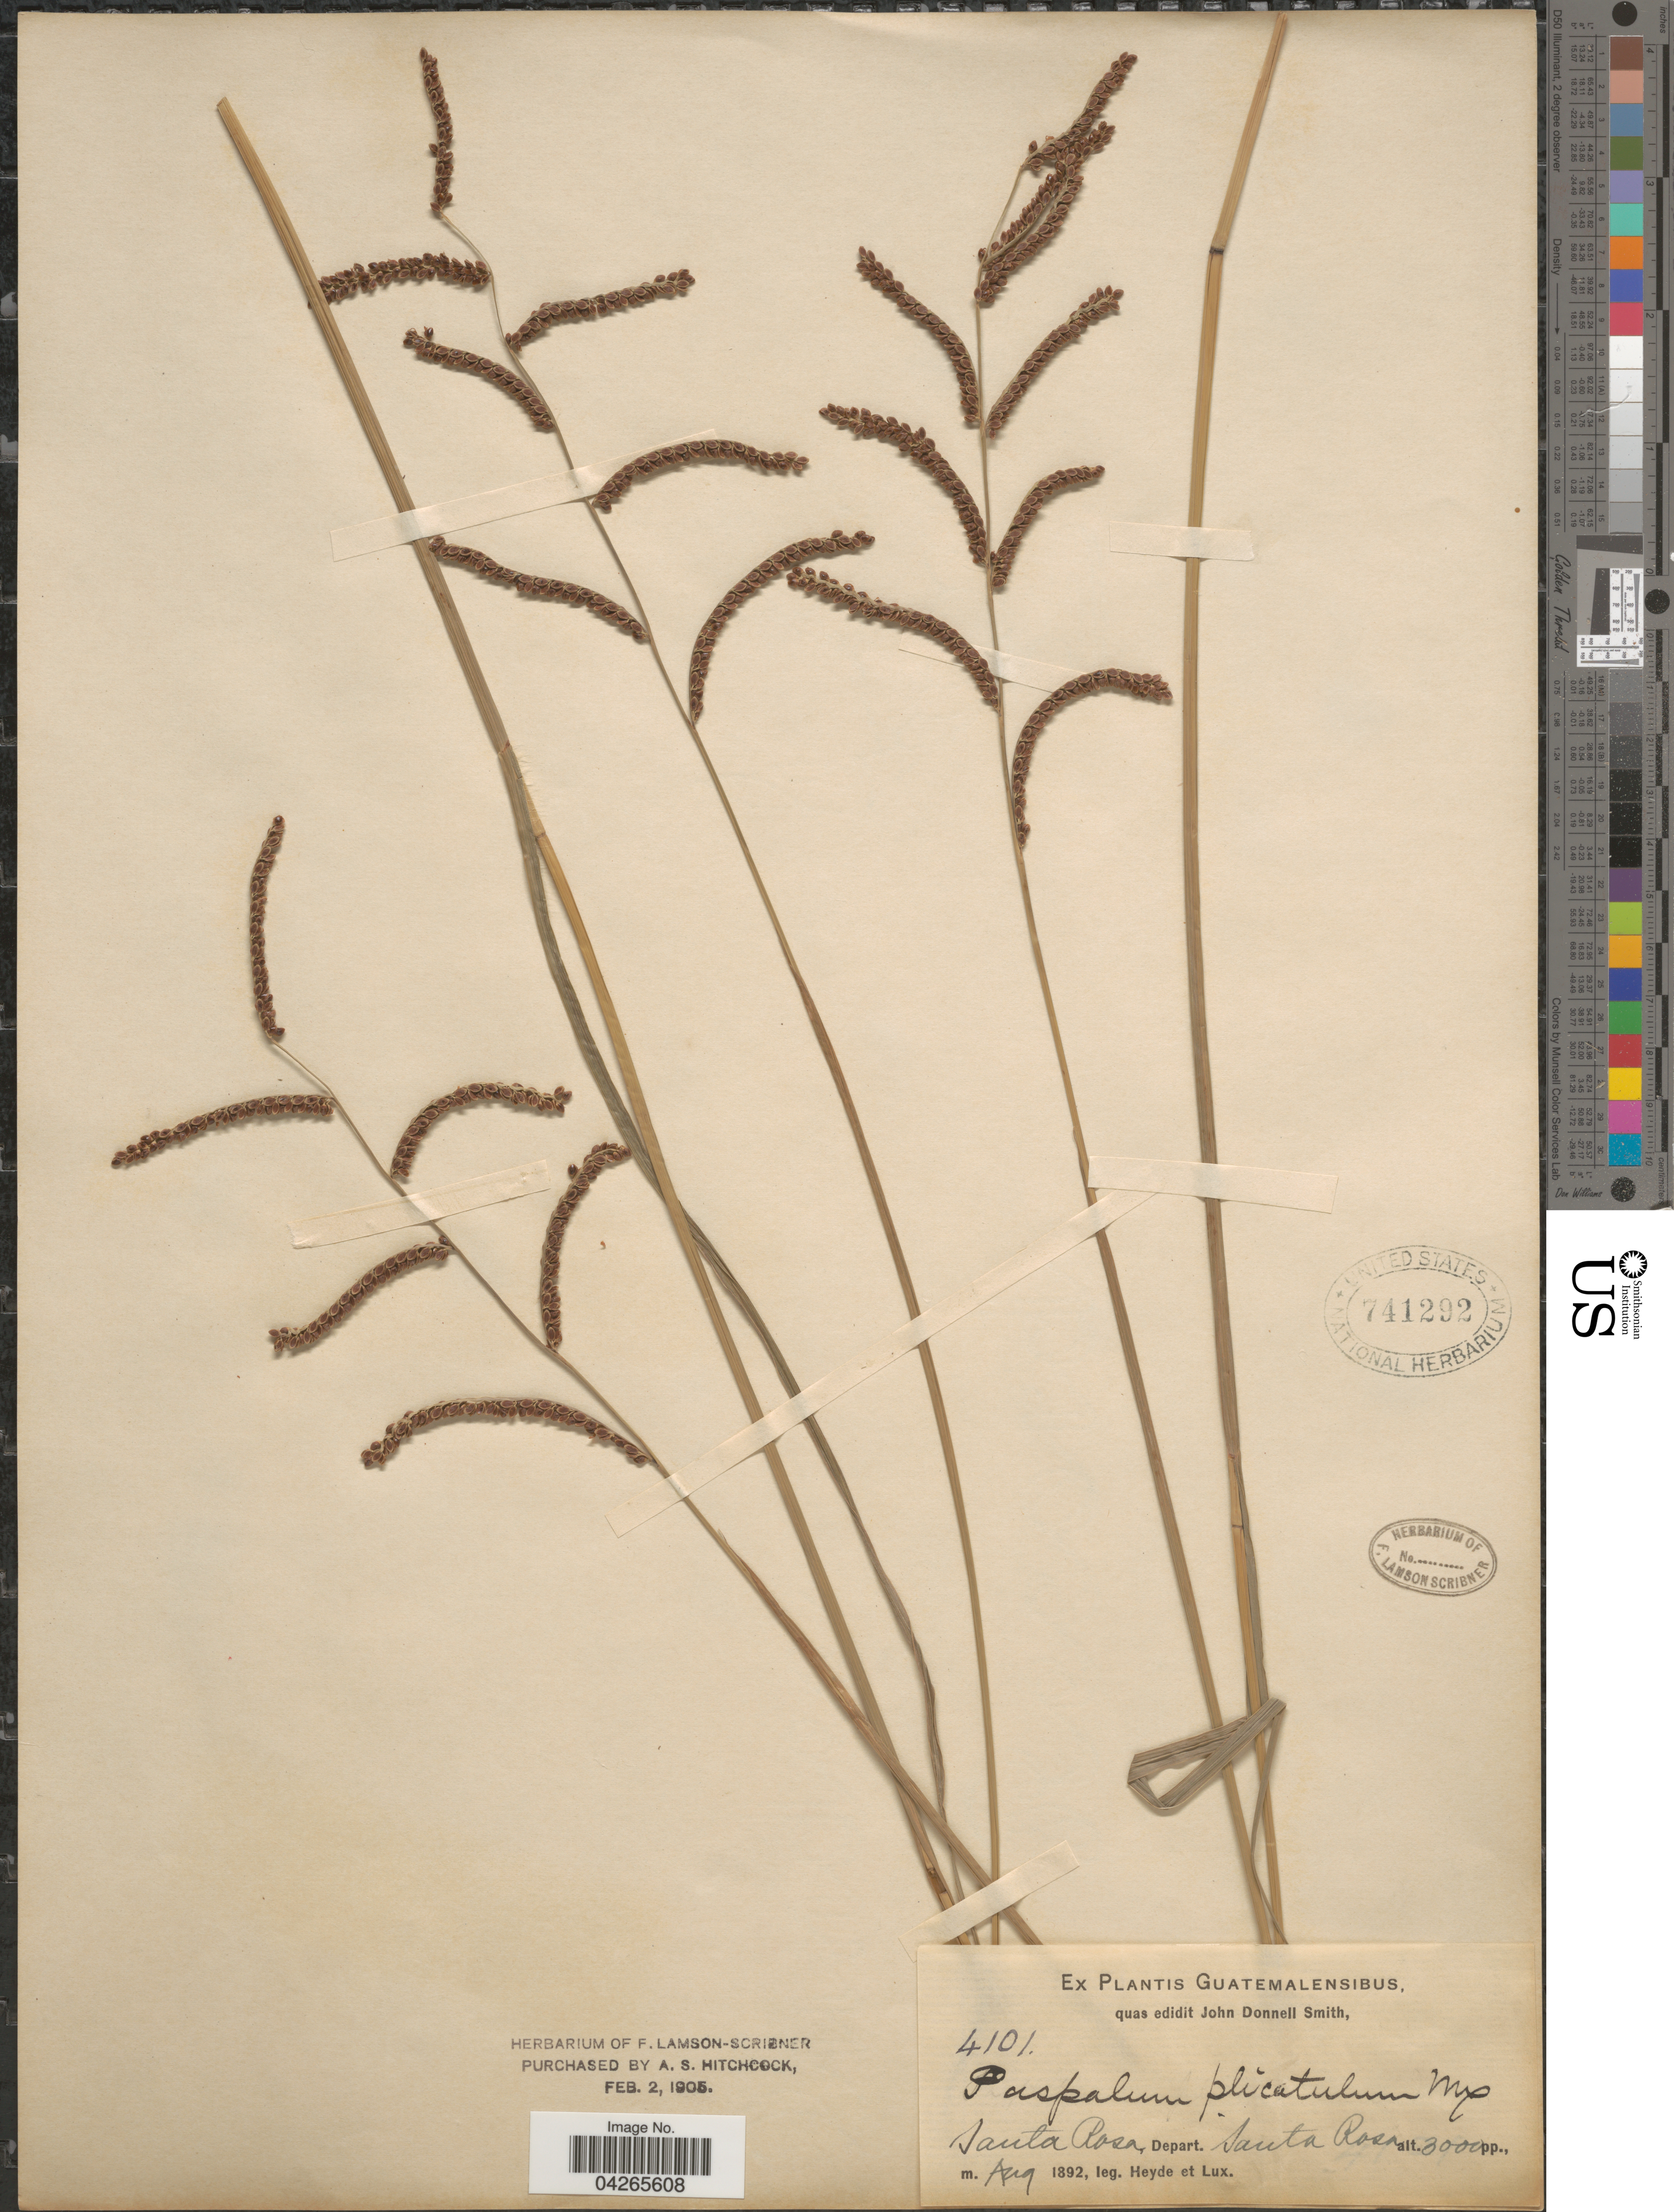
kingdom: Plantae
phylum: Tracheophyta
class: Liliopsida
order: Poales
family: Poaceae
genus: Paspalum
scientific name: Paspalum plicatulum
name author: Michx.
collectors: Heyde & Lux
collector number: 4101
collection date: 1892-08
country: Guatemala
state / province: Santa Rosa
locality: Santa Rosa, Depart. Santa Rosa.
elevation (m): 914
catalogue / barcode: US 741292